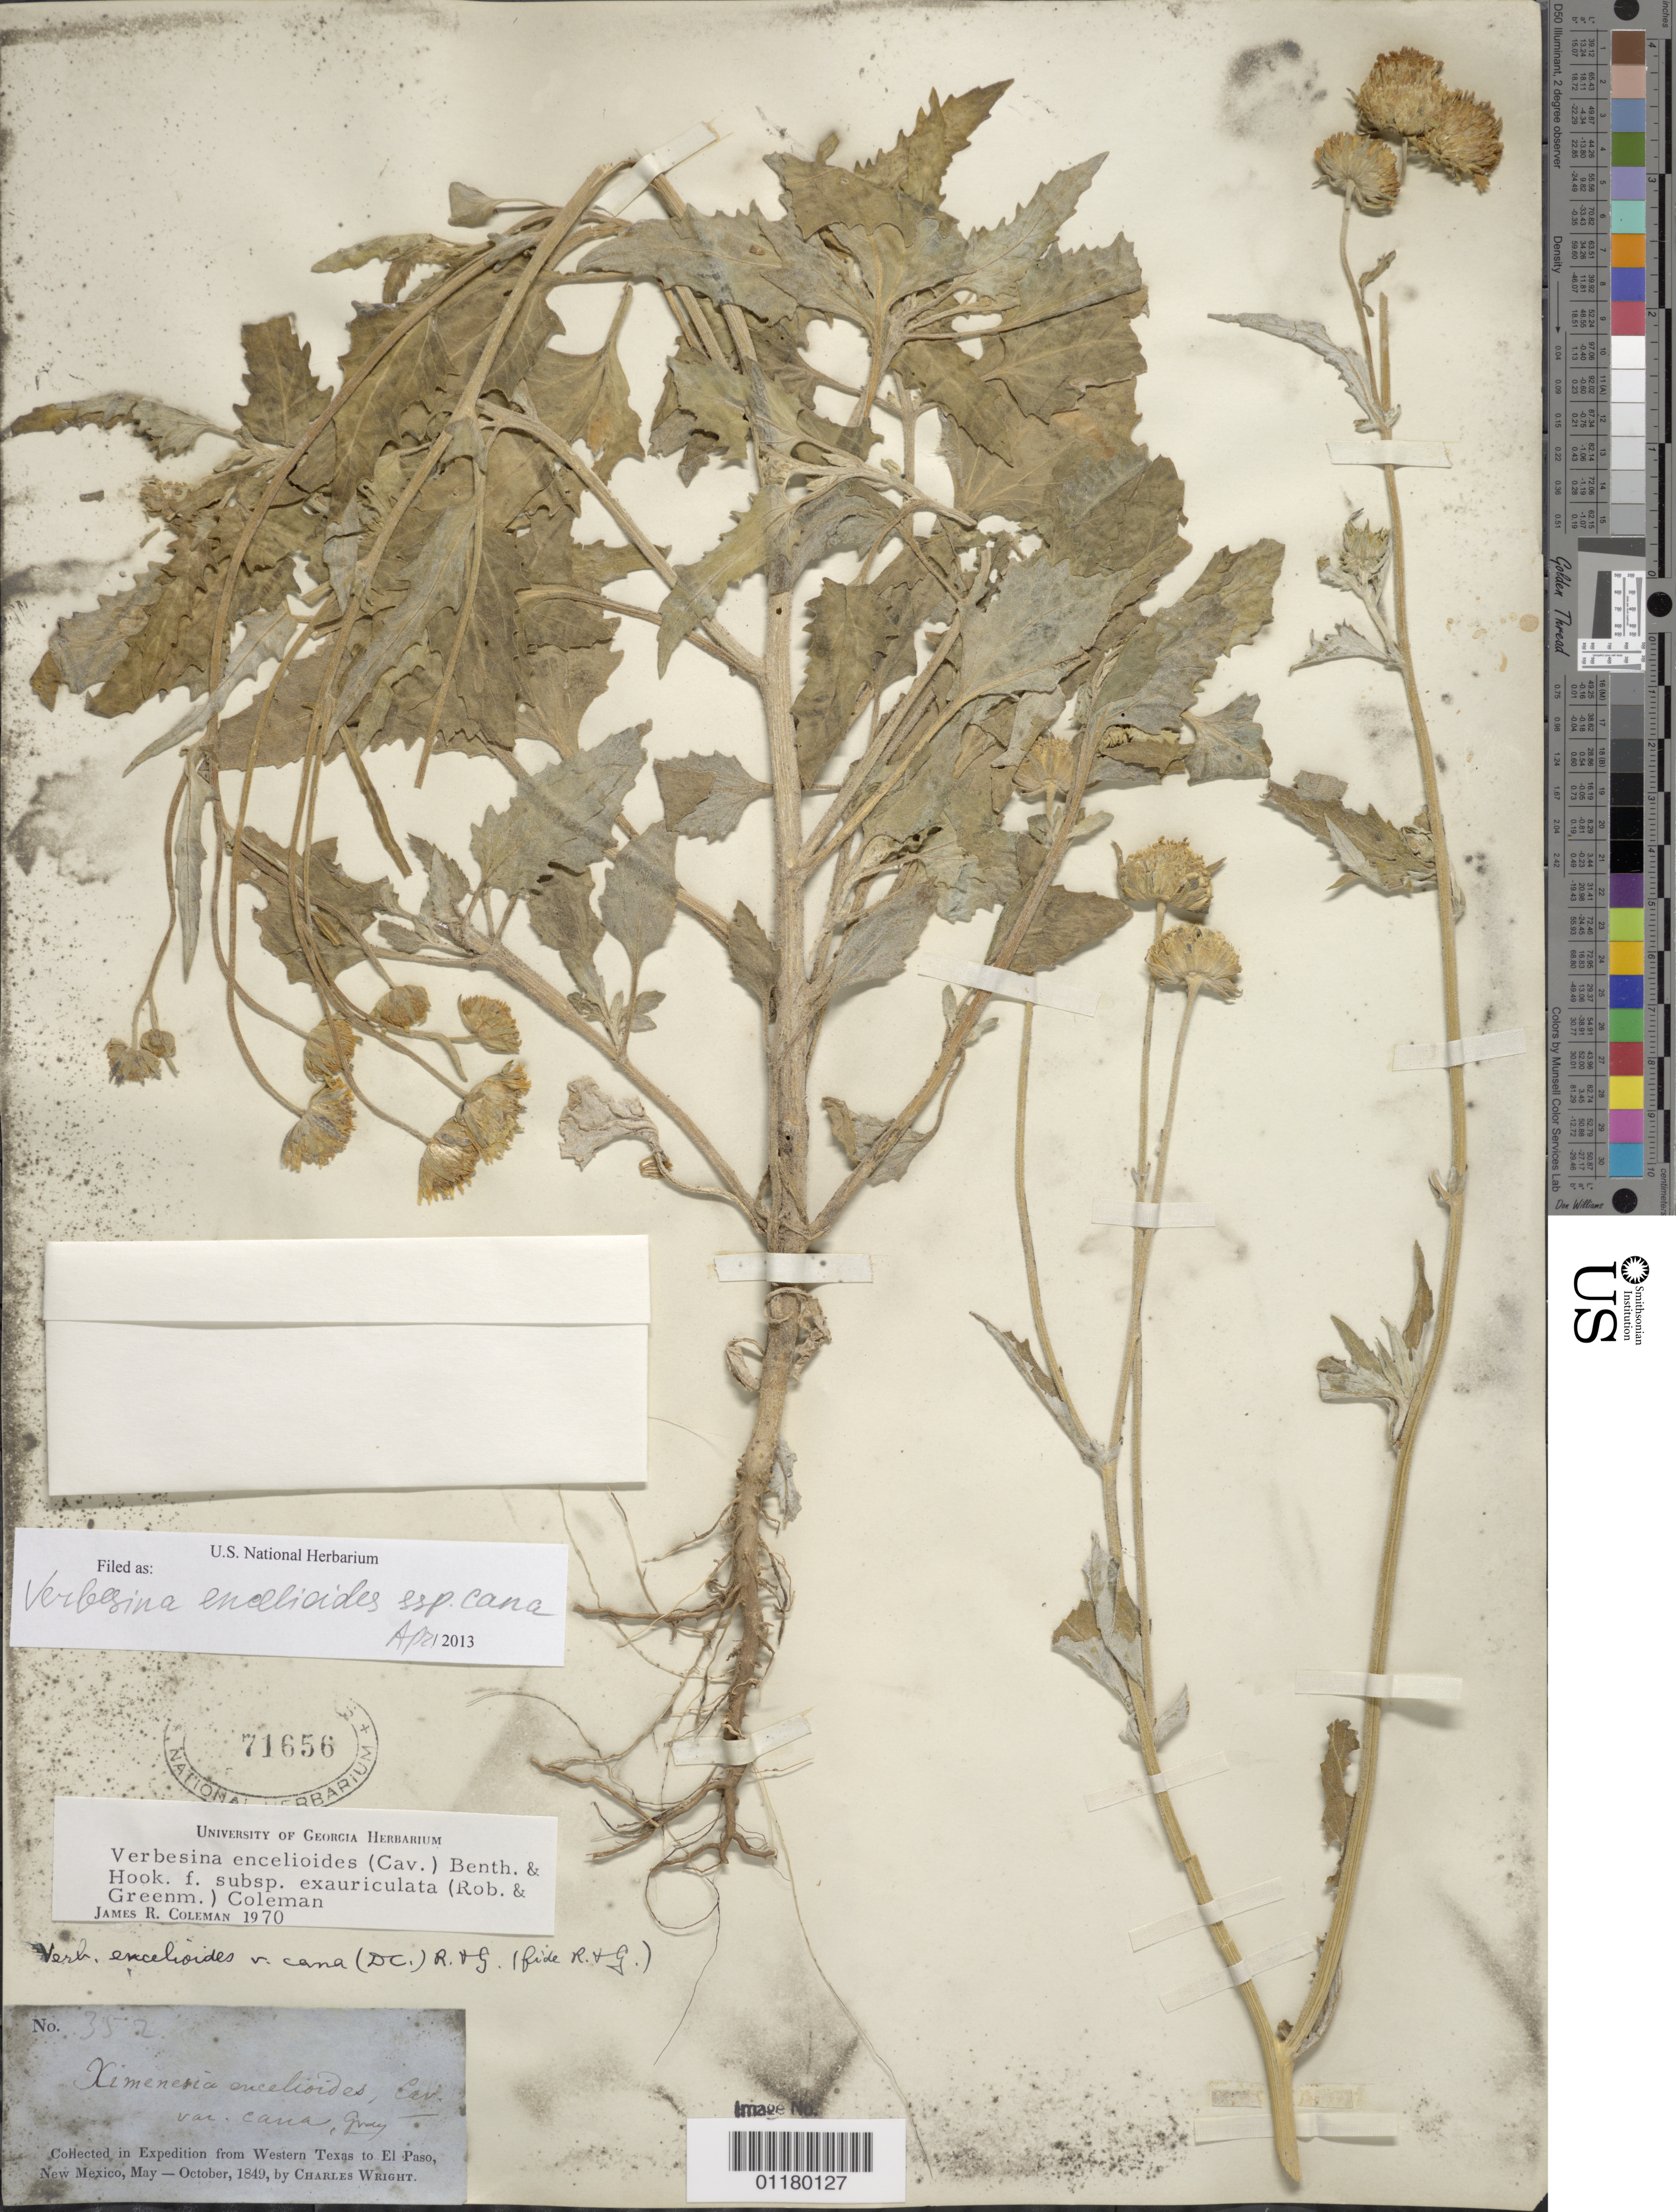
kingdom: Plantae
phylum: Tracheophyta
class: Magnoliopsida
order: Asterales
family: Asteraceae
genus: Verbesina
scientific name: Verbesina encelioides var. cana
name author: (B.L. Rob.) Greenm.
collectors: C. Wright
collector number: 352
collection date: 1849-05/1849-10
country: United States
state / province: New Mexico / Texas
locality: from Western Texas to El Paso, New Mexico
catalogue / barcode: US 71656